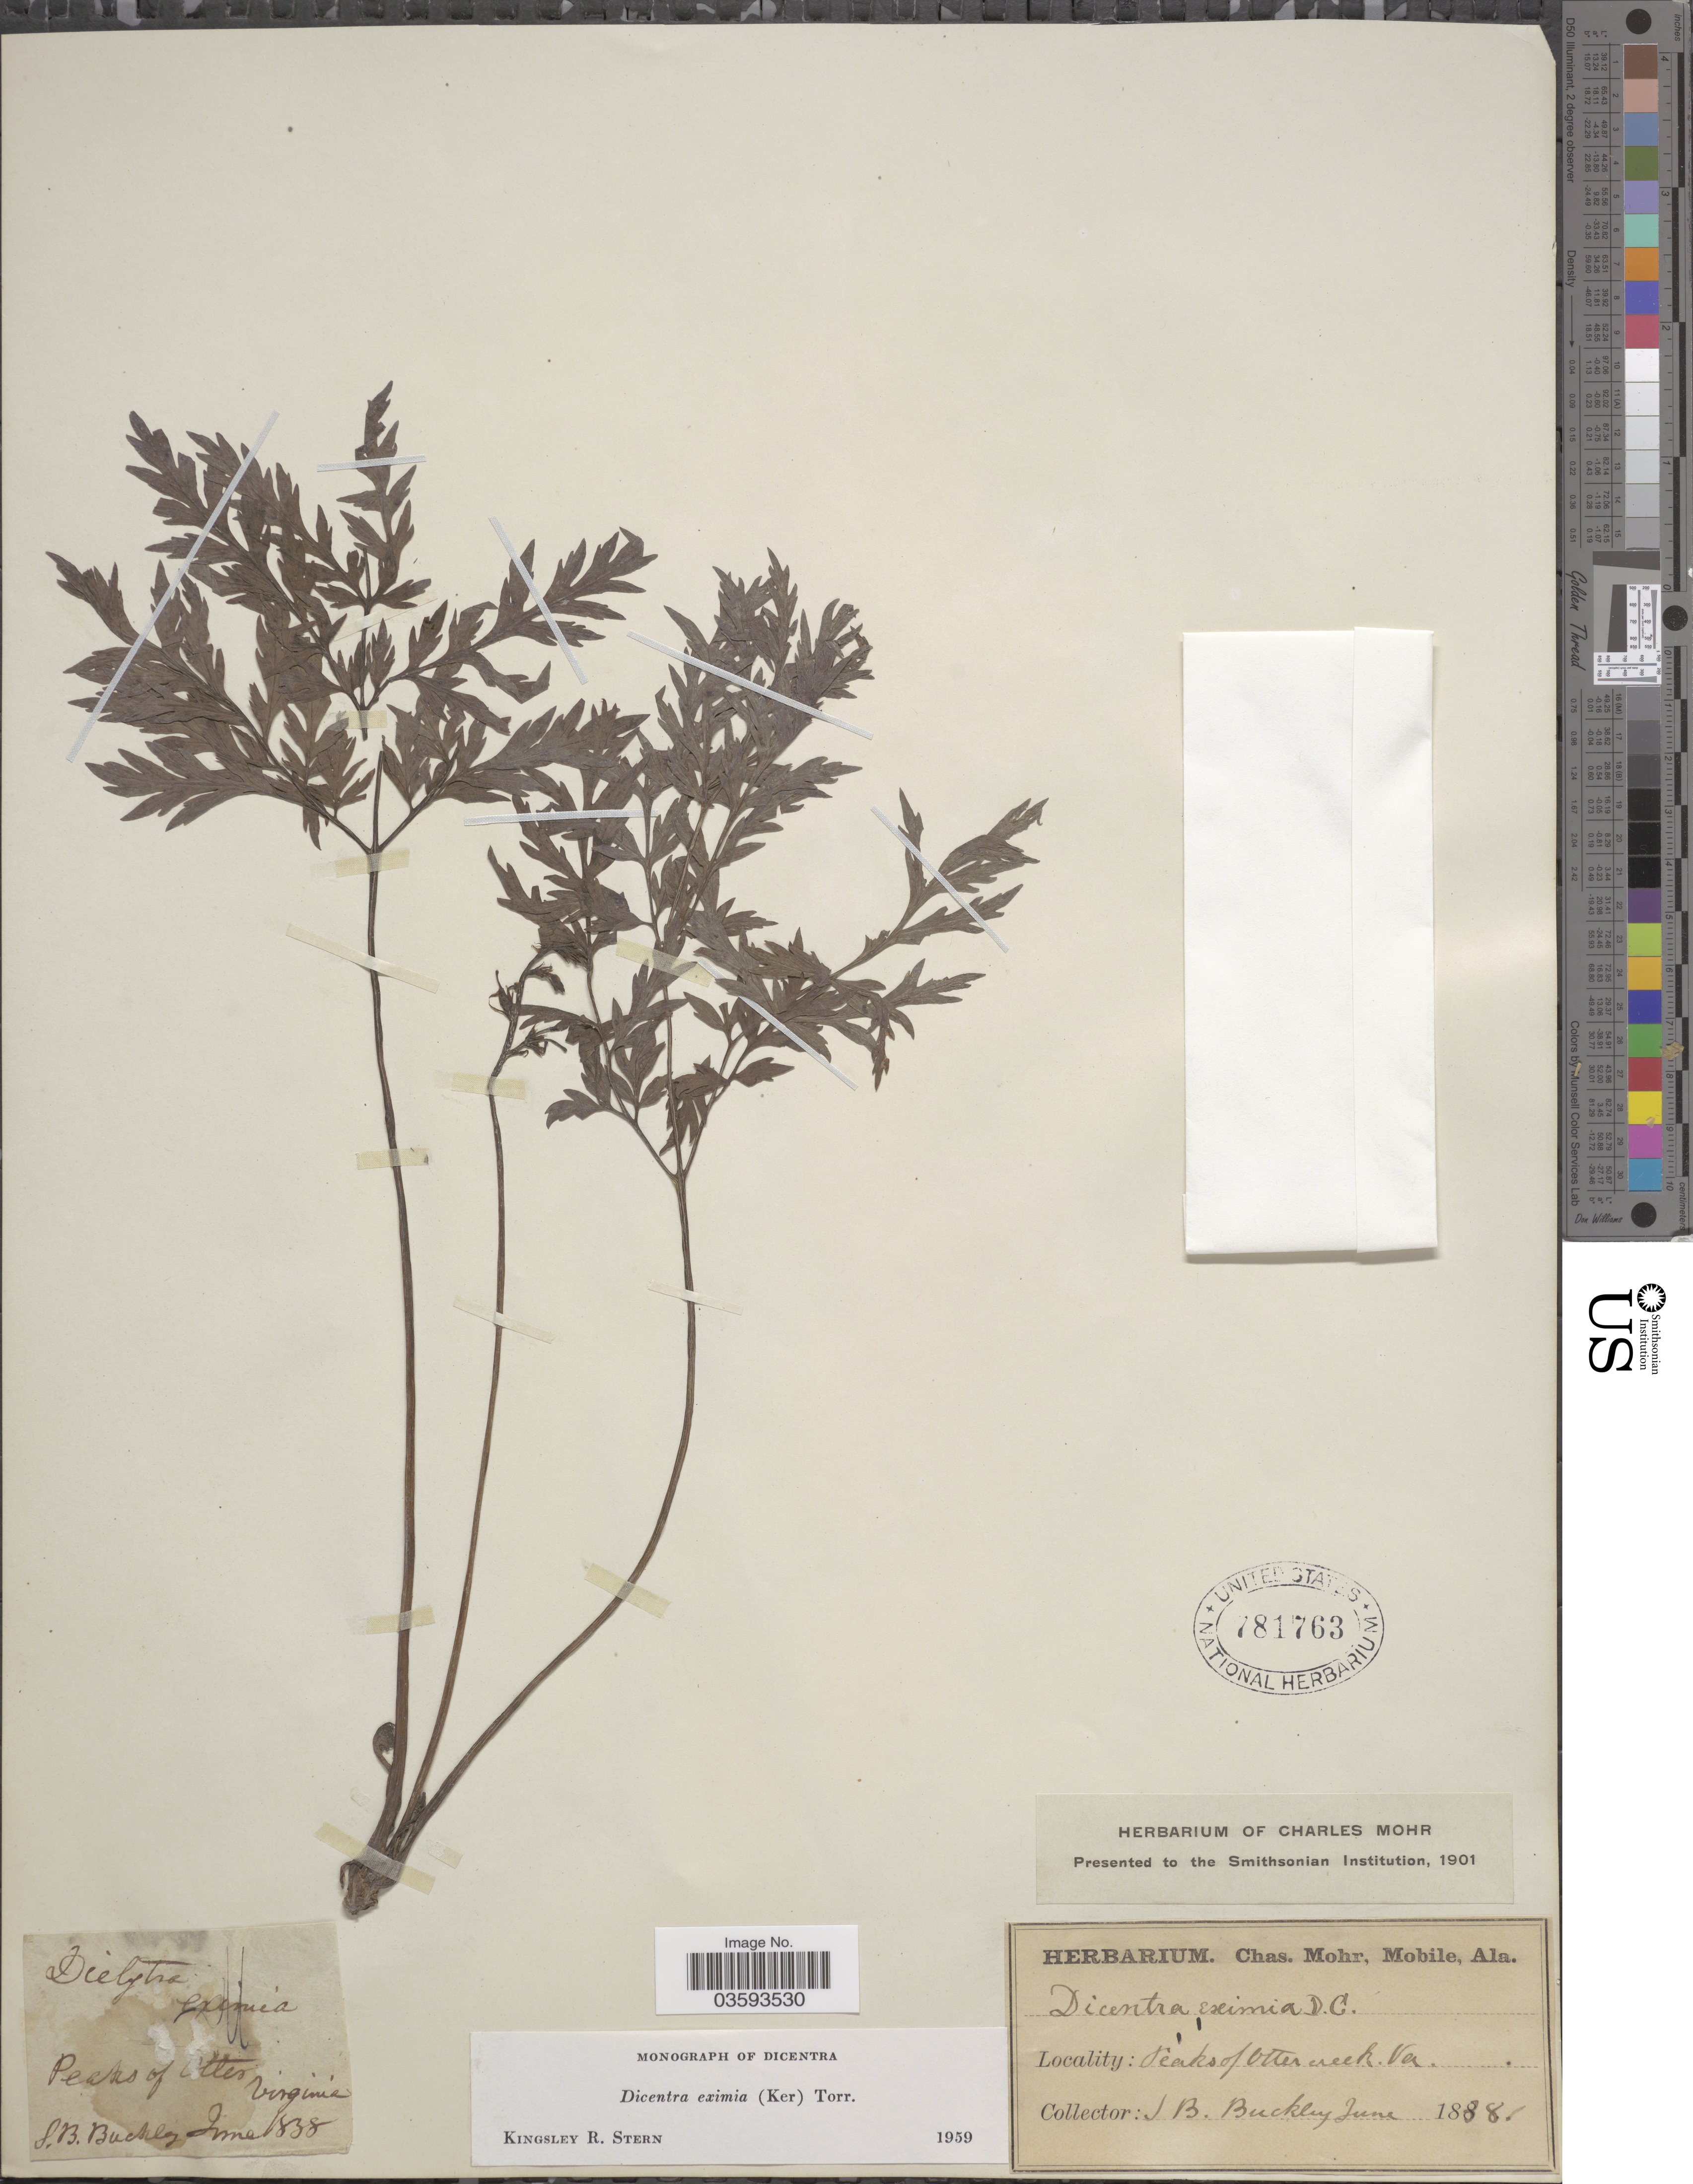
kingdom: Plantae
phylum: Tracheophyta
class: Magnoliopsida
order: Ranunculales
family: Papaveraceae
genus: Dicentra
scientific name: Dicentra eximia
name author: (Ker Gawl.) Torr.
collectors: S. B. Buckley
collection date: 1838-06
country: United States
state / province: Virginia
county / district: Bedford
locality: Peaks of Otter Creek.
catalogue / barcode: US 781763